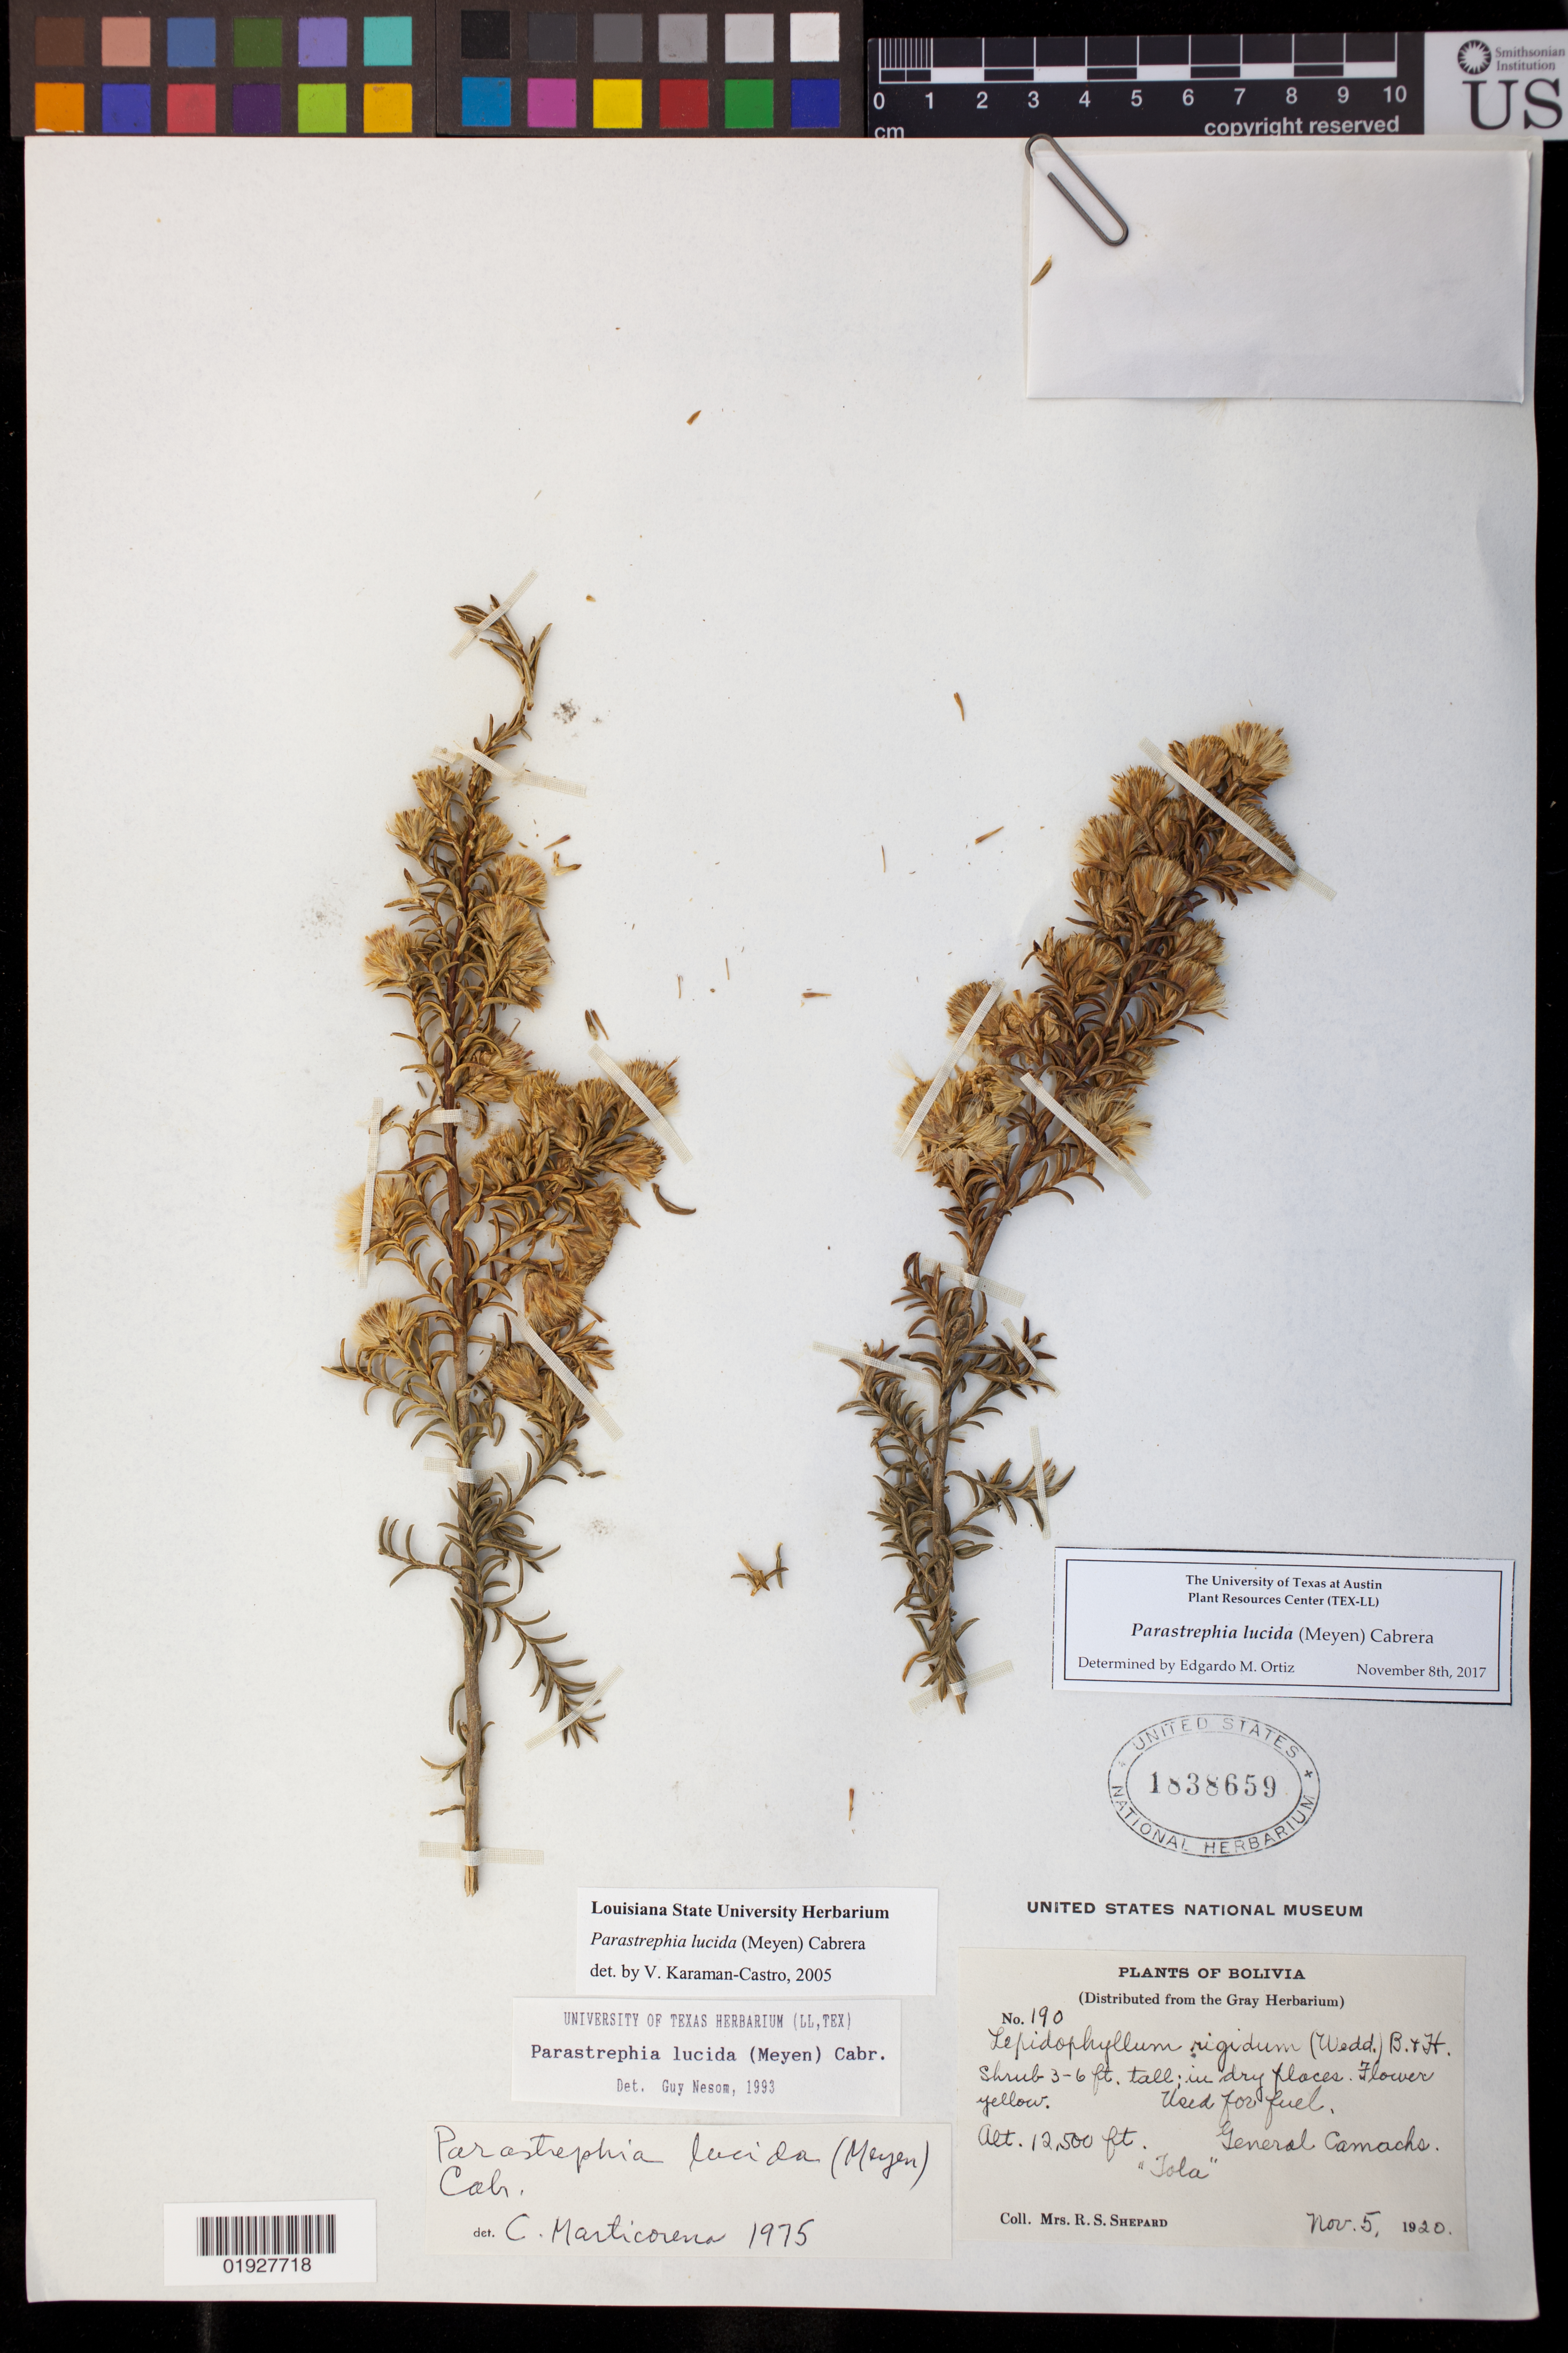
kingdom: Plantae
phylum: Tracheophyta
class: Magnoliopsida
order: Asterales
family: Asteraceae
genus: Parastrephia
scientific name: Parastrephia lucida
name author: (Meyen) Cabrera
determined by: Ortiz, E. M.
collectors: R. Shepard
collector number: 190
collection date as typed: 20 Nov 1920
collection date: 1920-11-20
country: Bolivia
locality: Pacajes Prov., Rosario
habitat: in dry places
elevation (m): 3813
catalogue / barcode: US 1838659